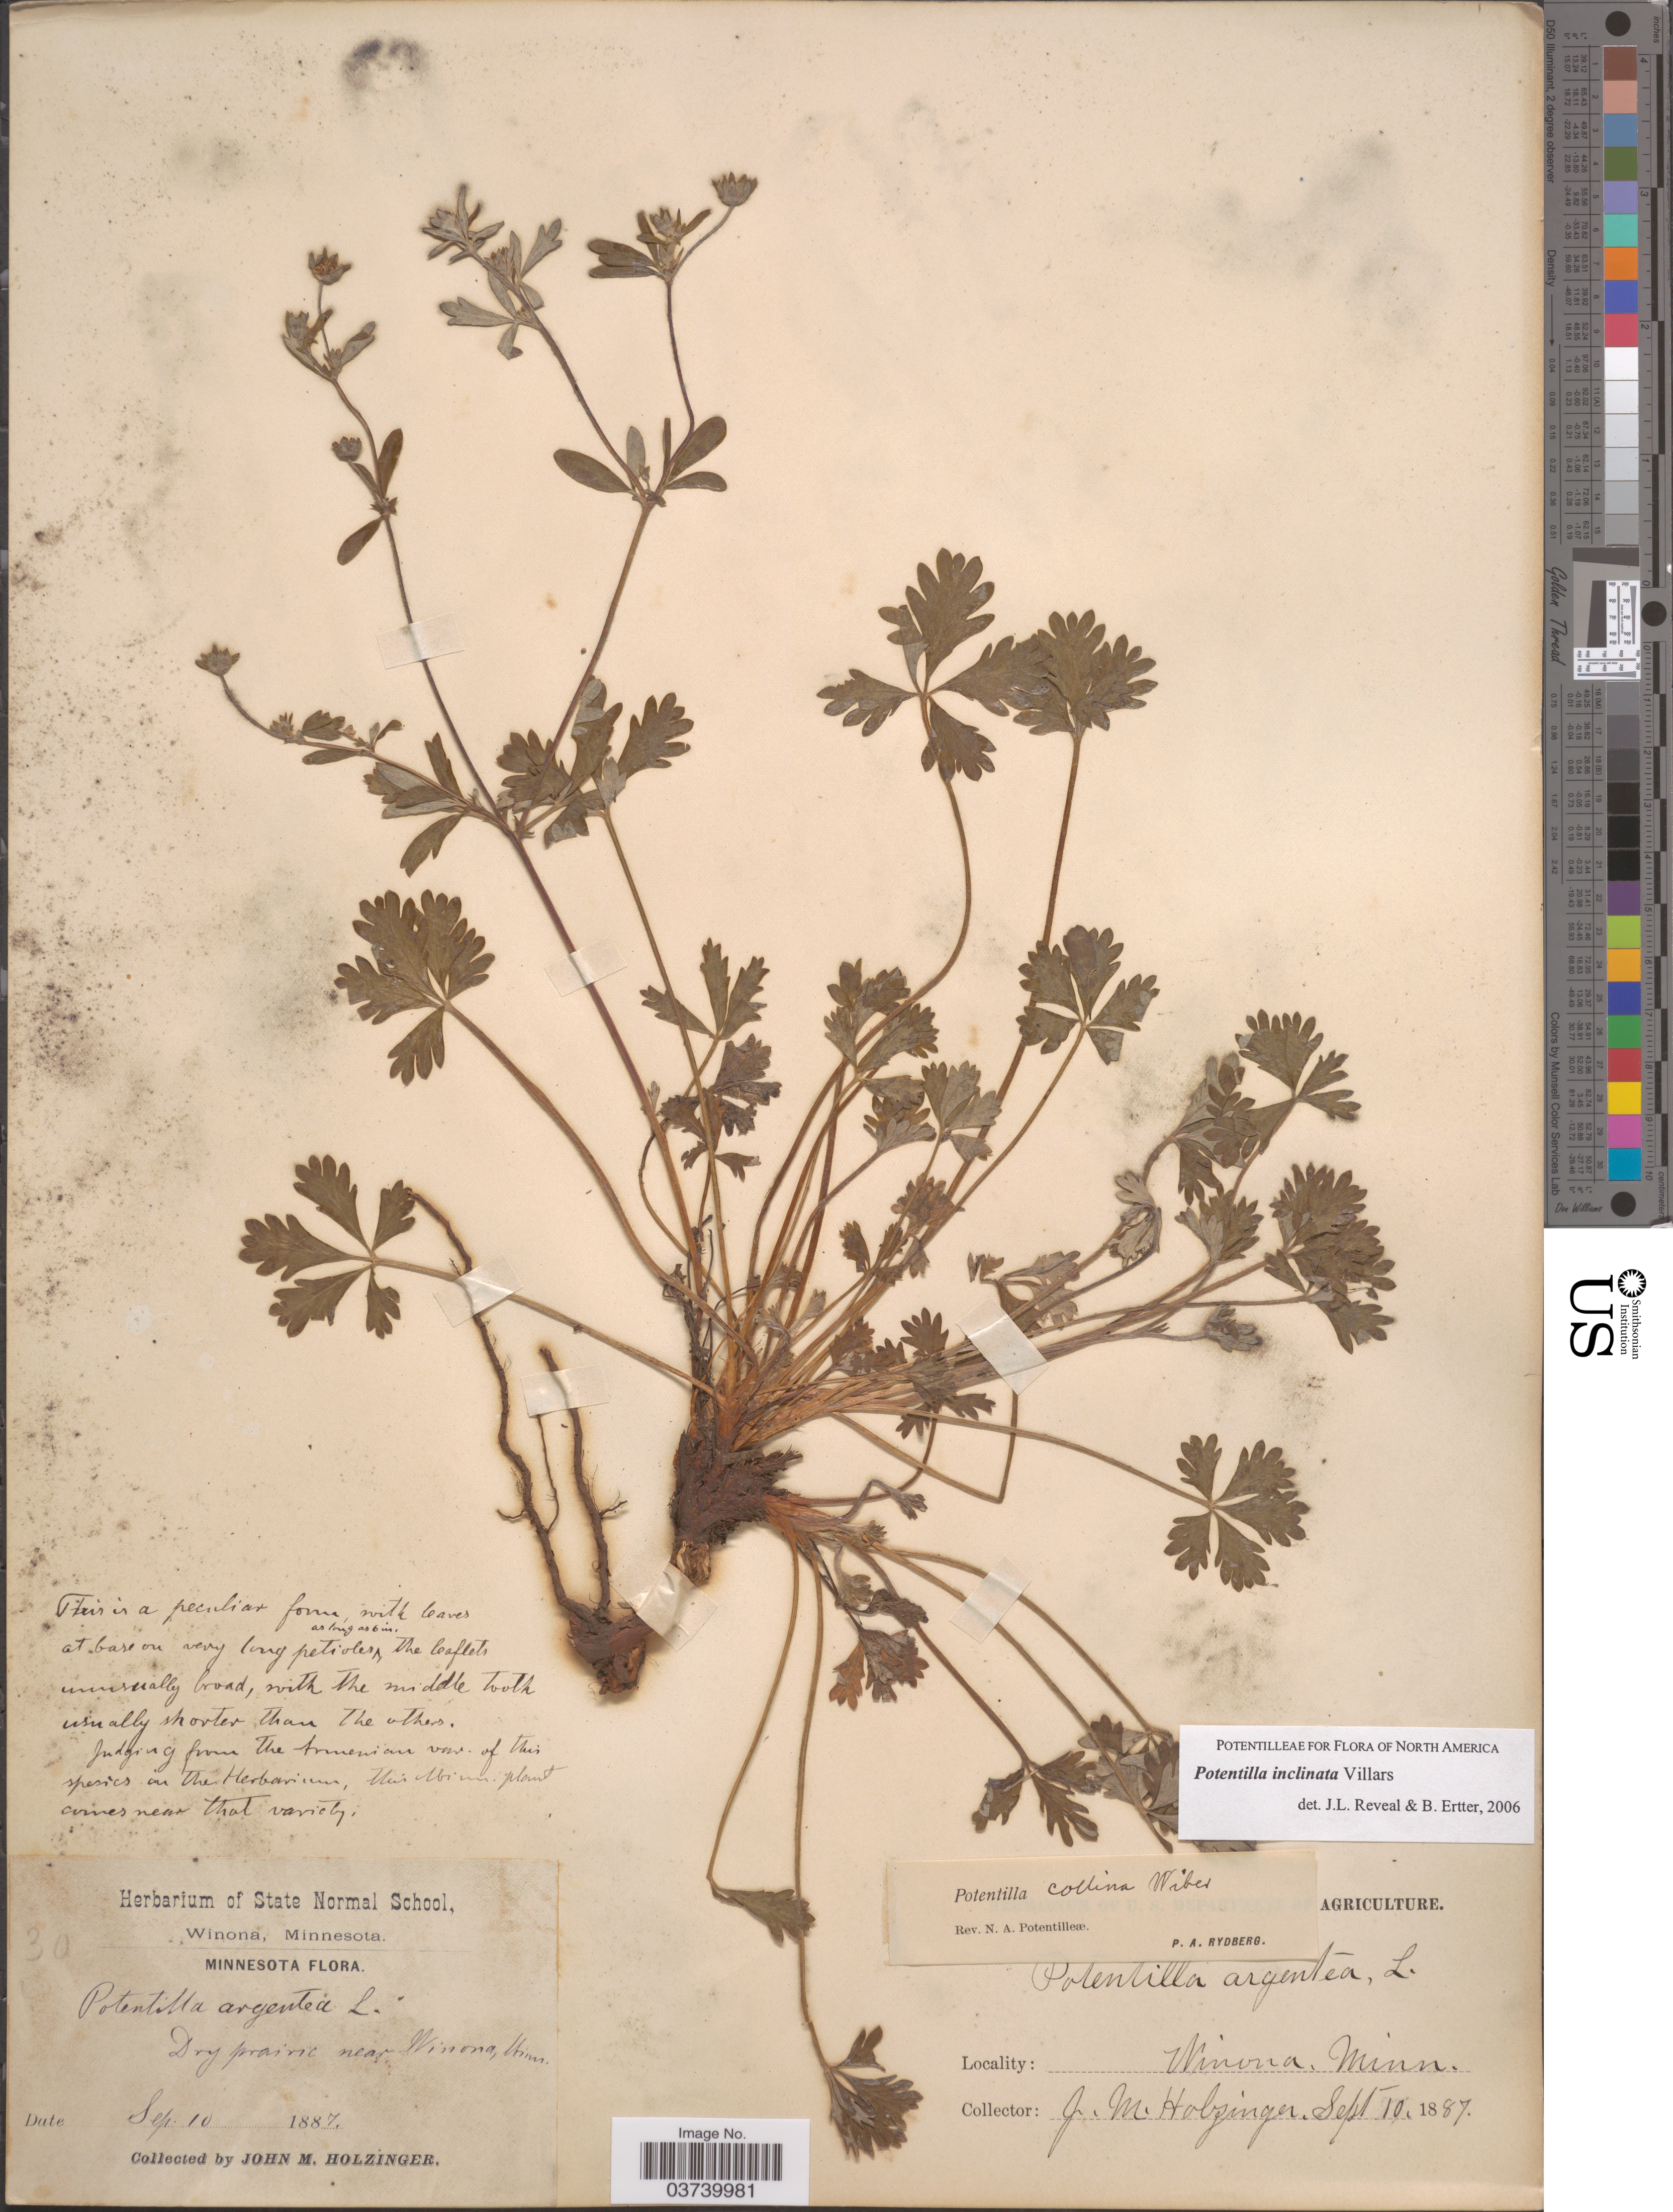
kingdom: Plantae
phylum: Tracheophyta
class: Magnoliopsida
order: Rosales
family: Rosaceae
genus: Potentilla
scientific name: Potentilla inclinata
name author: Vill.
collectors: J. M. Holzinger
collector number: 30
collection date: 1887-09-10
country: United States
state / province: Minnesota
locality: Dry prairie near Winona.